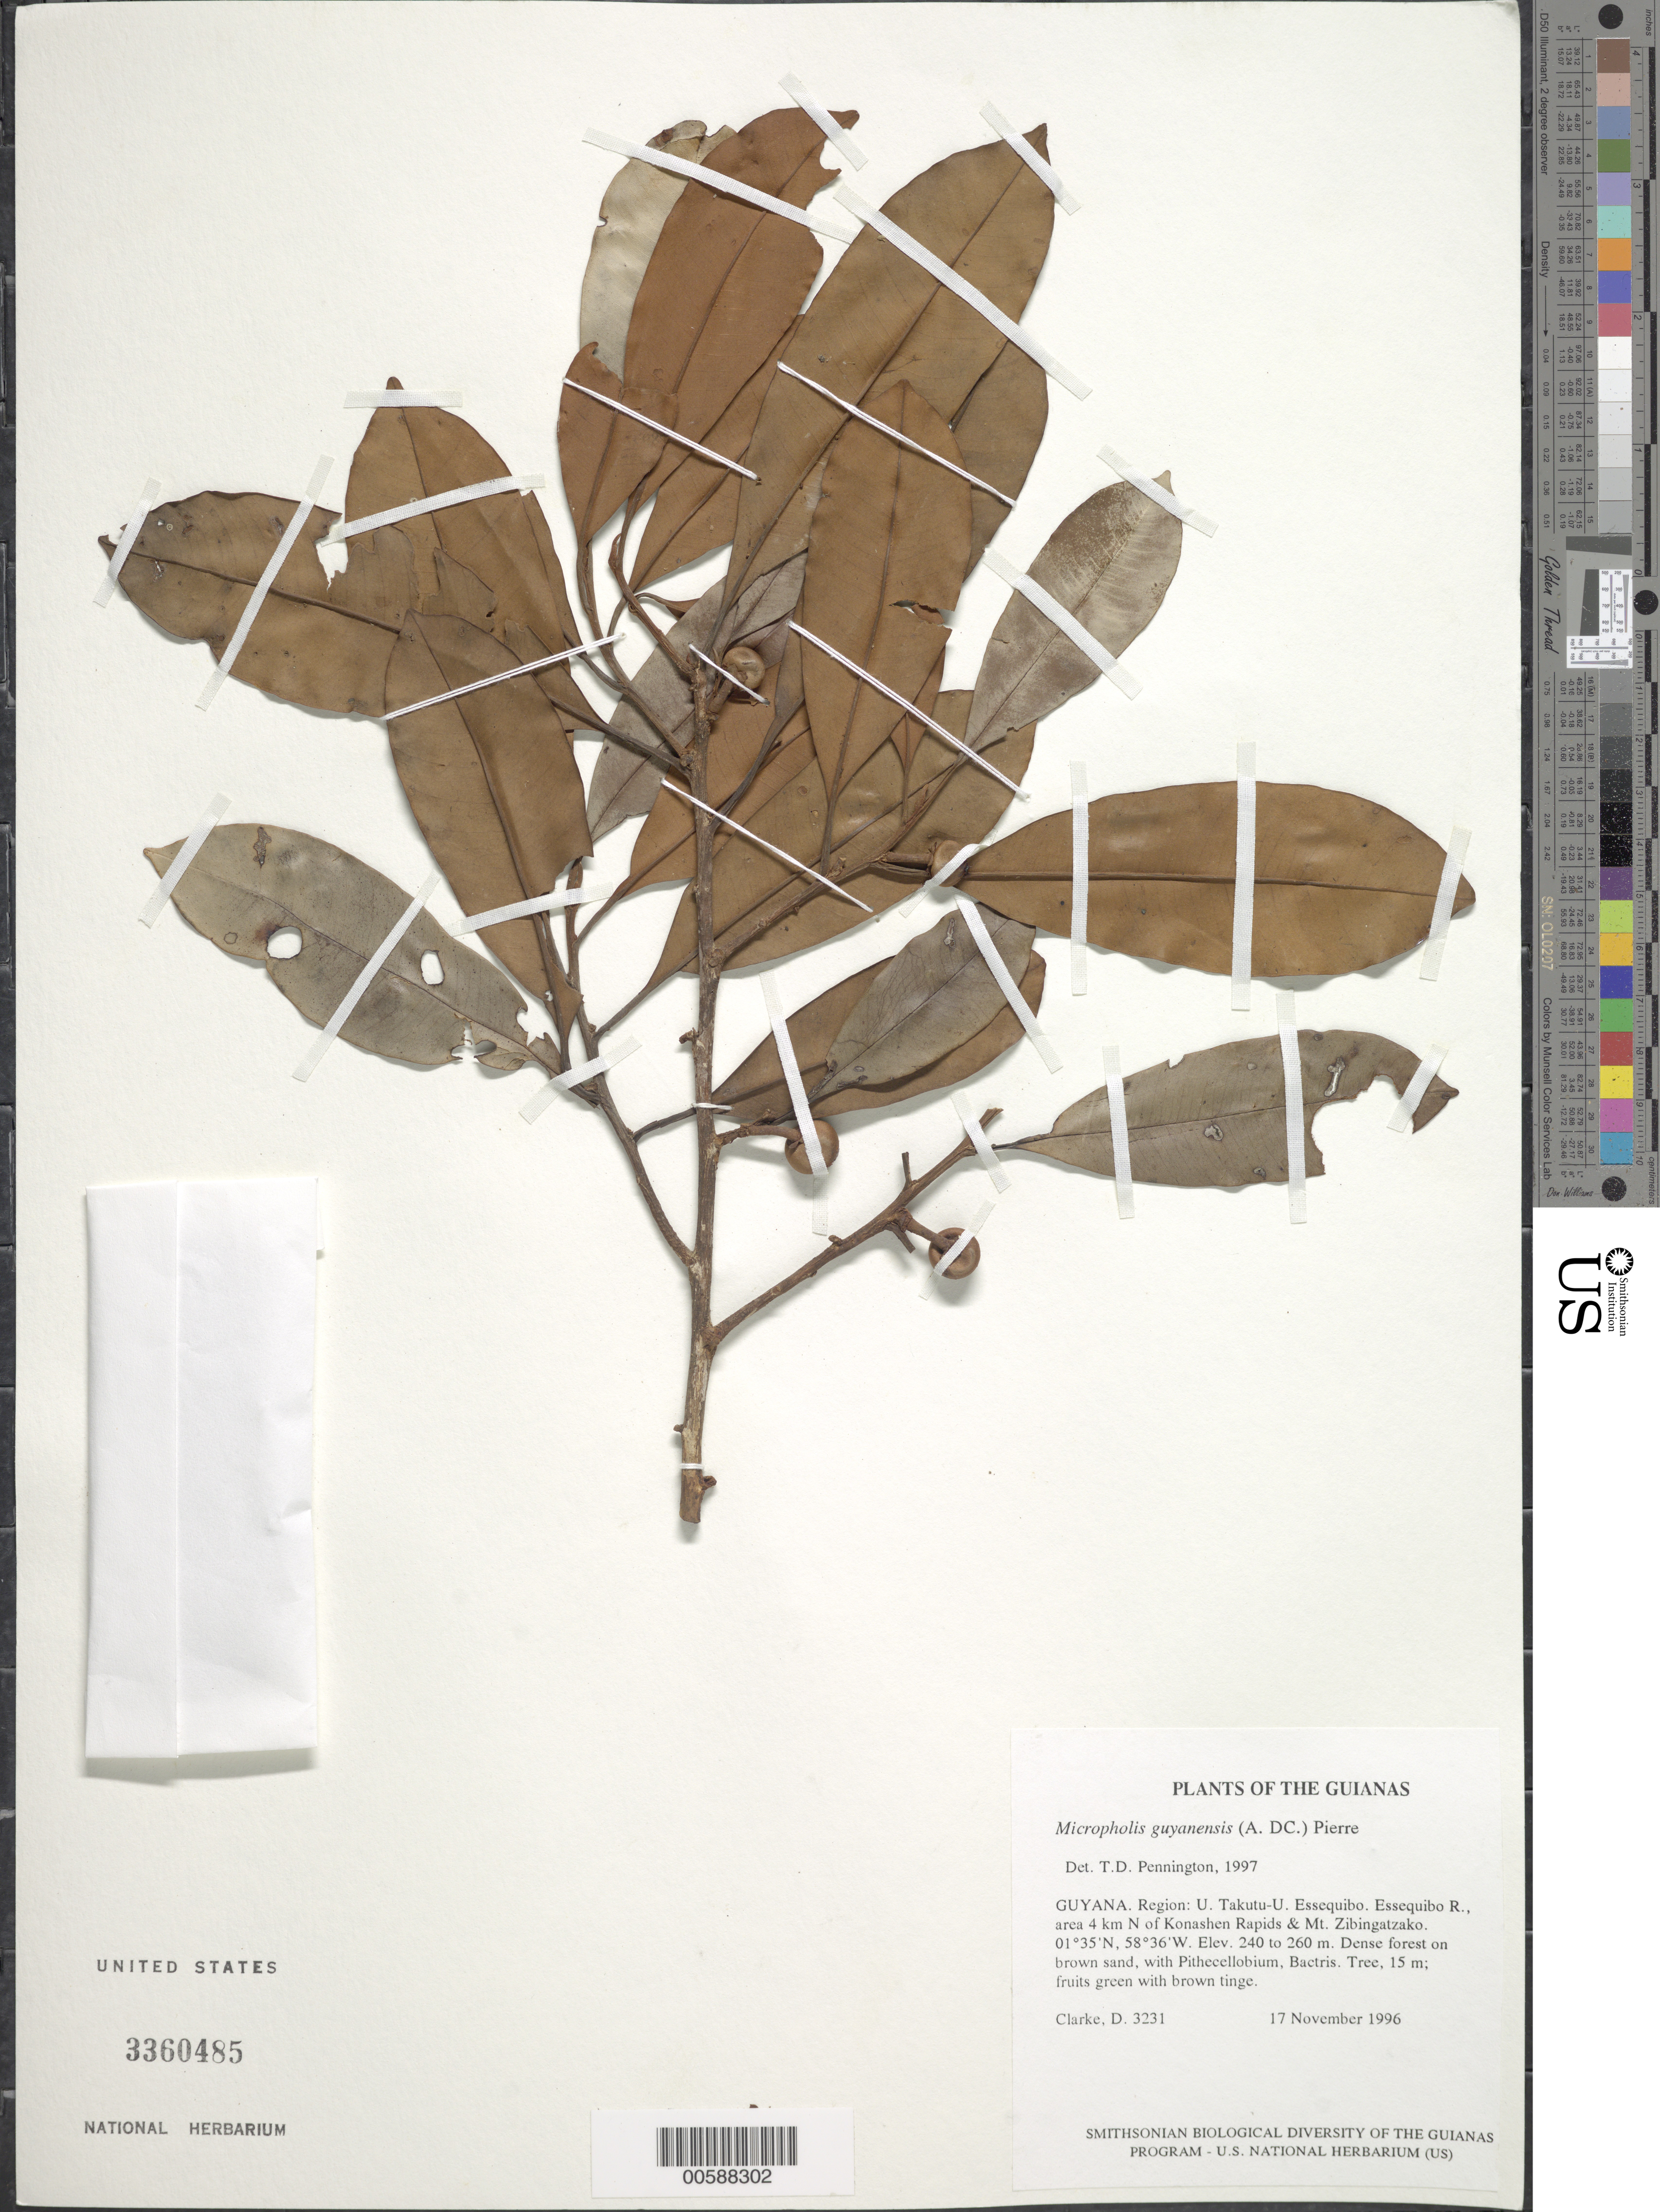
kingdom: Plantae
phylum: Tracheophyta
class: Magnoliopsida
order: Ericales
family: Sapotaceae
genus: Micropholis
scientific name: Micropholis guyanensis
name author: (A. DC.) Pierre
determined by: Pennington, T. D., (K)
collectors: H. D. Clarke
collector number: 3231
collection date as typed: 17 November 1996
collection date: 1996-11-17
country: Guyana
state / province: U. Takutu-U. Essequibo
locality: Essequibo R., area 4 km N of Konashen Rapids & Mt. Zibingatzako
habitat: Dense forest on brown sand, with Pithecellobium, Bactris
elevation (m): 240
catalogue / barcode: US 3360485